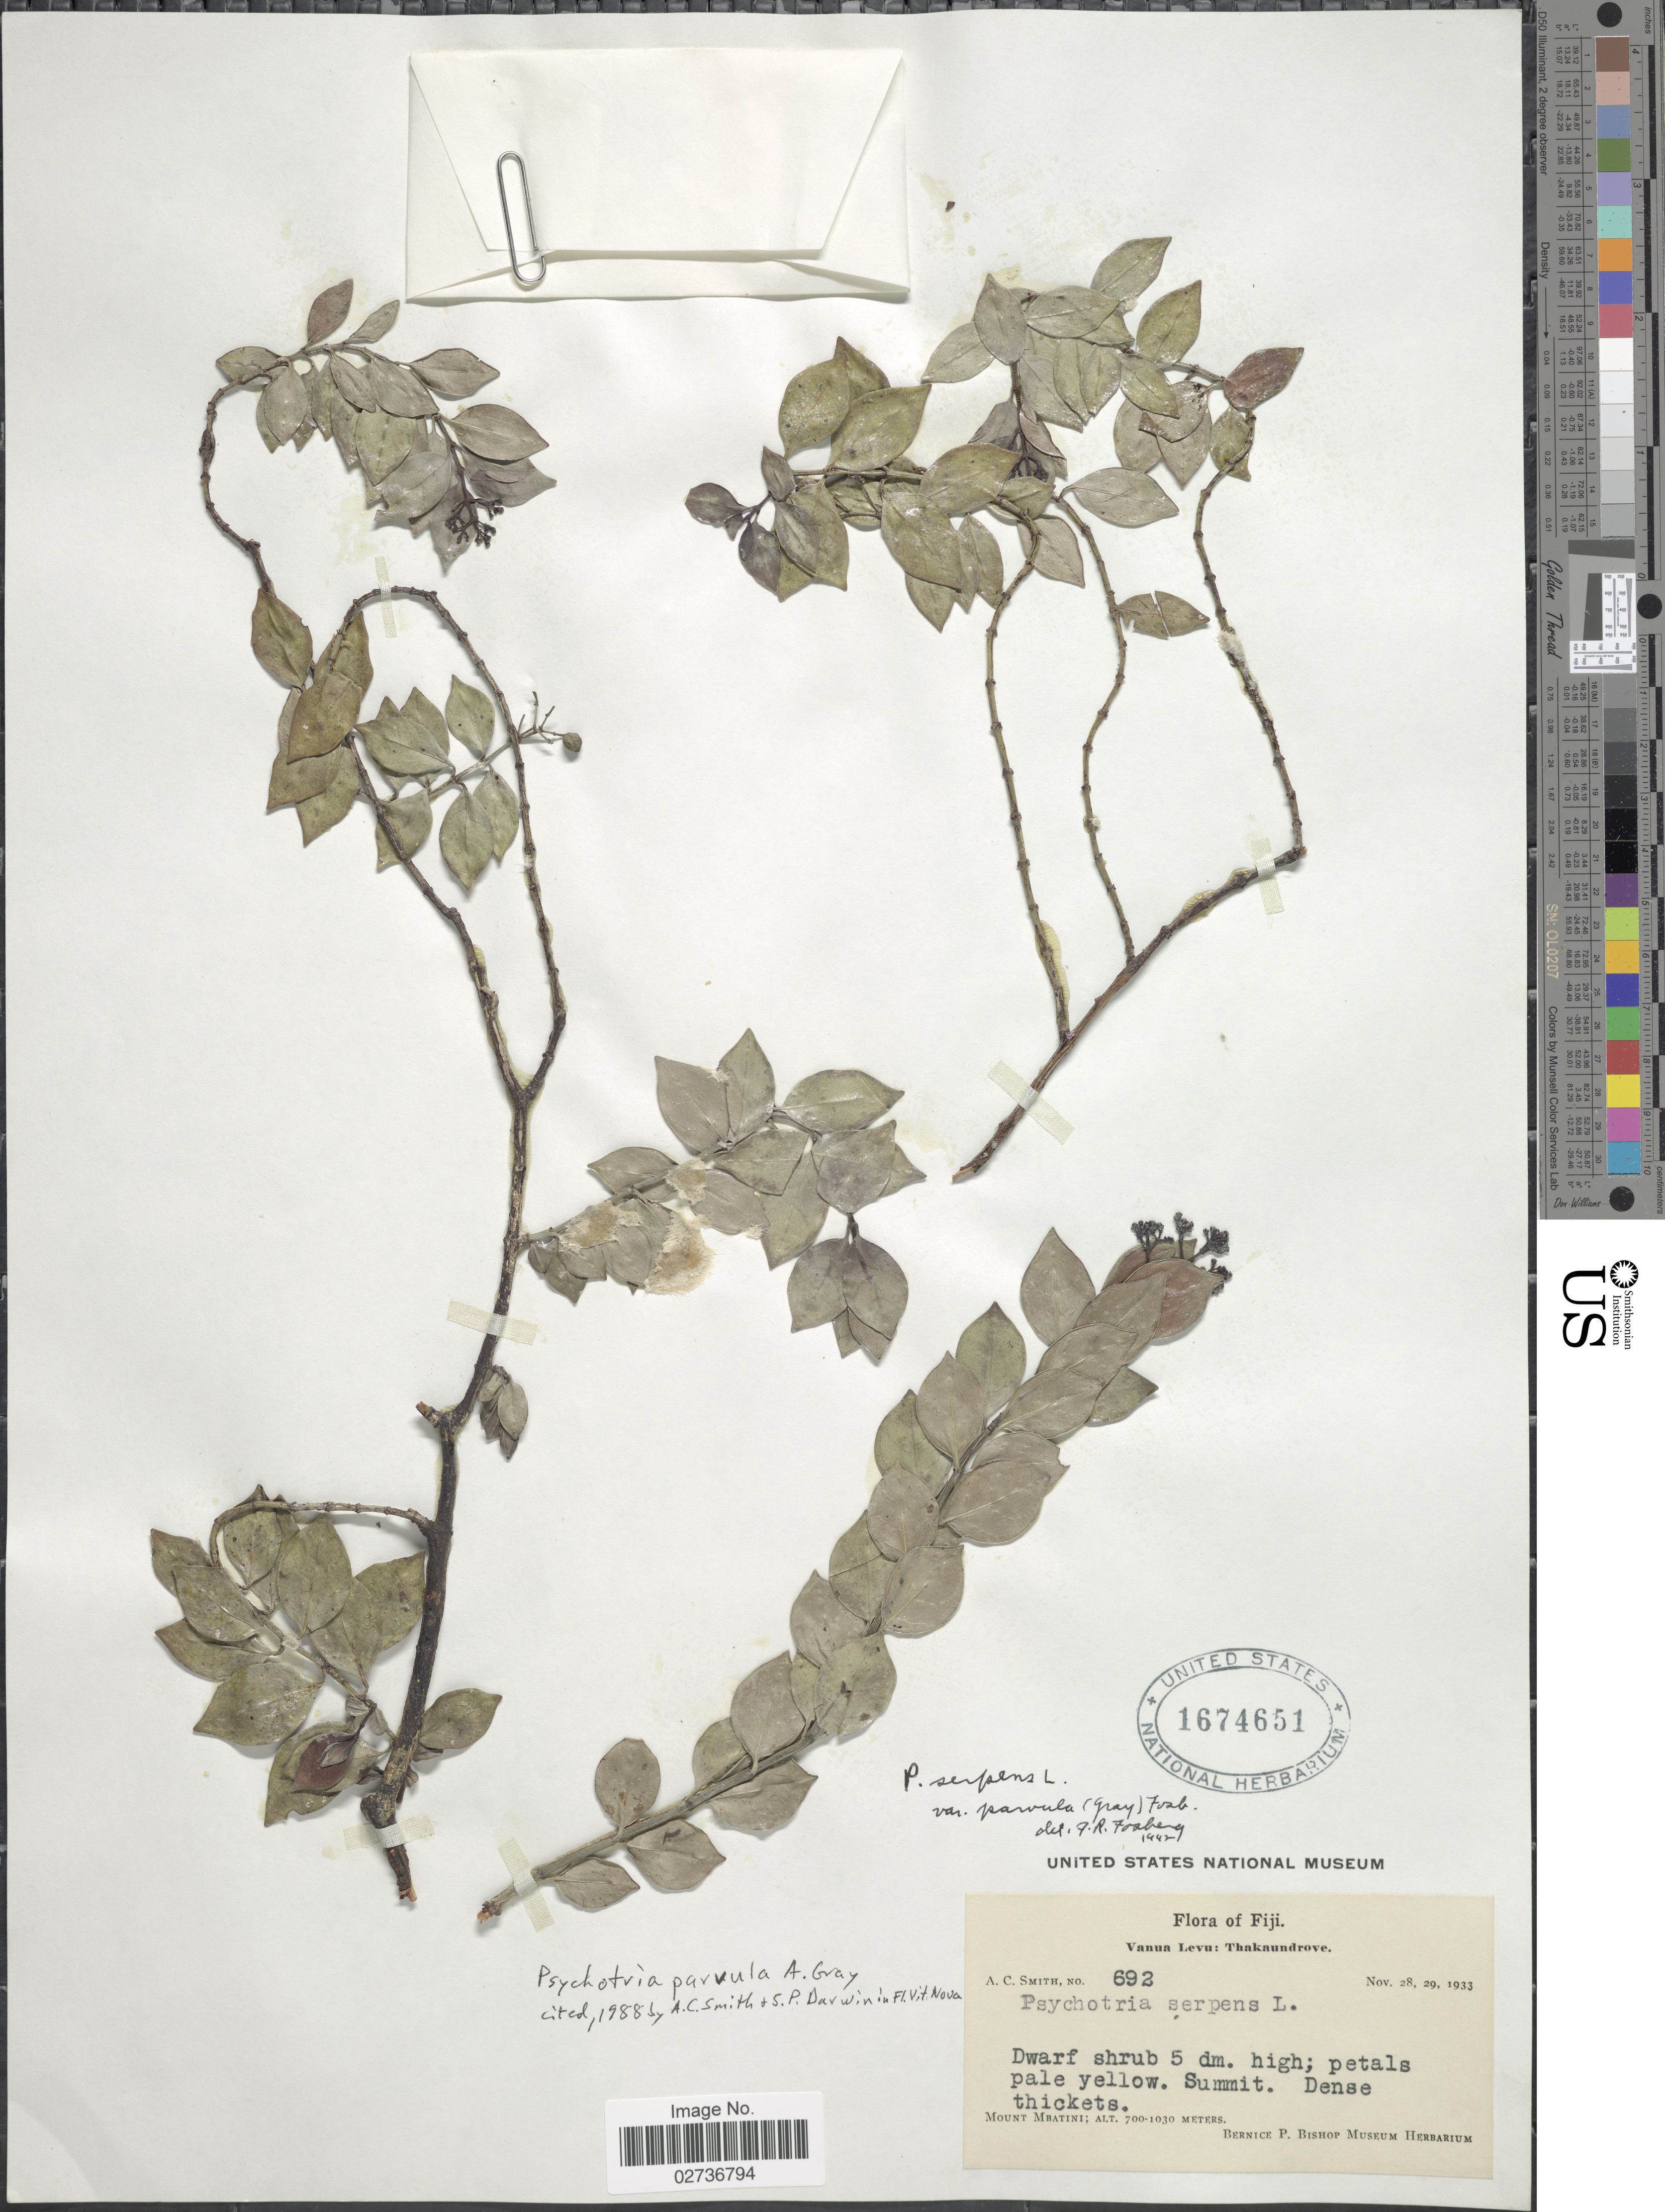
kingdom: Plantae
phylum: Tracheophyta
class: Magnoliopsida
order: Gentianales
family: Rubiaceae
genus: Psychotria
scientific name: Psychotria parvula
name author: A. Gray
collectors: A. C. Smith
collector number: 692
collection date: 1933-11-28/1933-11-29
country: Fiji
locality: Vanua Levu: Thakaundrove. Mount Mbatini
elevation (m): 700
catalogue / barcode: US 1674651